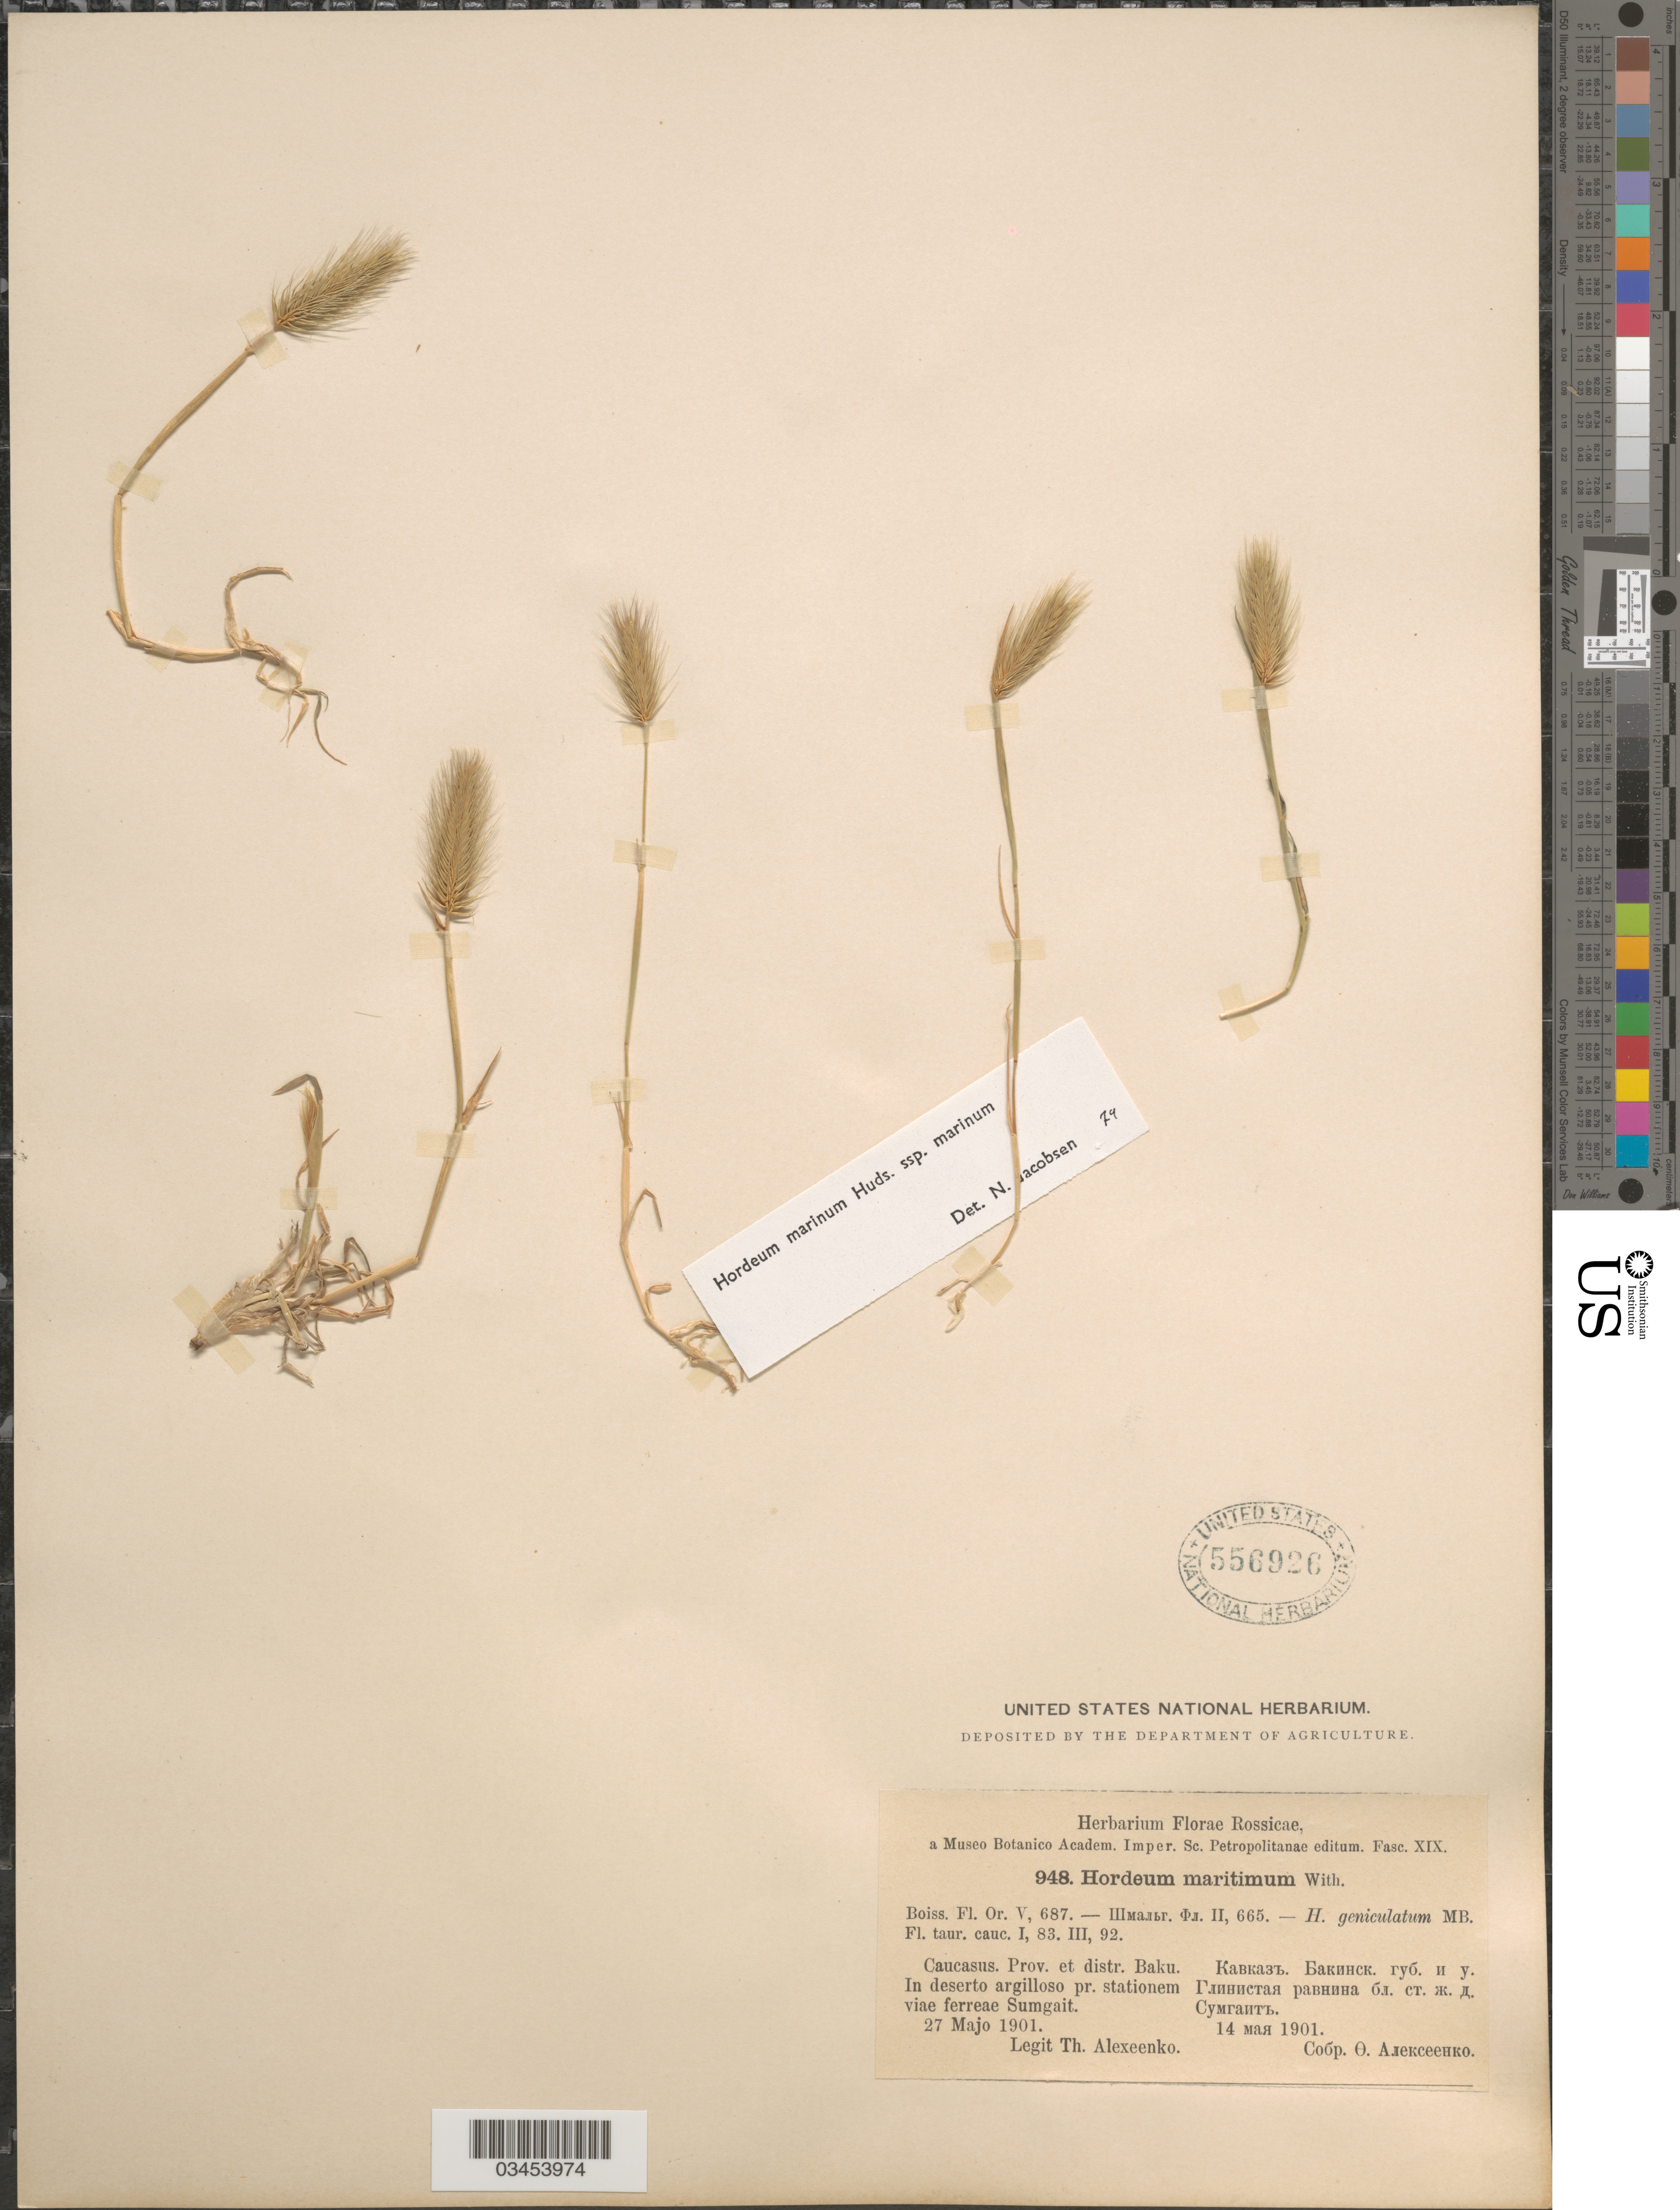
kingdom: Plantae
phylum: Tracheophyta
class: Liliopsida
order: Poales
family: Poaceae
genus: Hordeum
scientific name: Hordeum marinum subsp. marinum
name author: Huds.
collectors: T. Alexeenko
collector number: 948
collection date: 1901-05-27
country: Azerbaijan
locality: Caucasus, Prov. et distr. Baku. In deserto argilloso pr. stationem viae ferreae Sumgait.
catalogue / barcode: US 556926